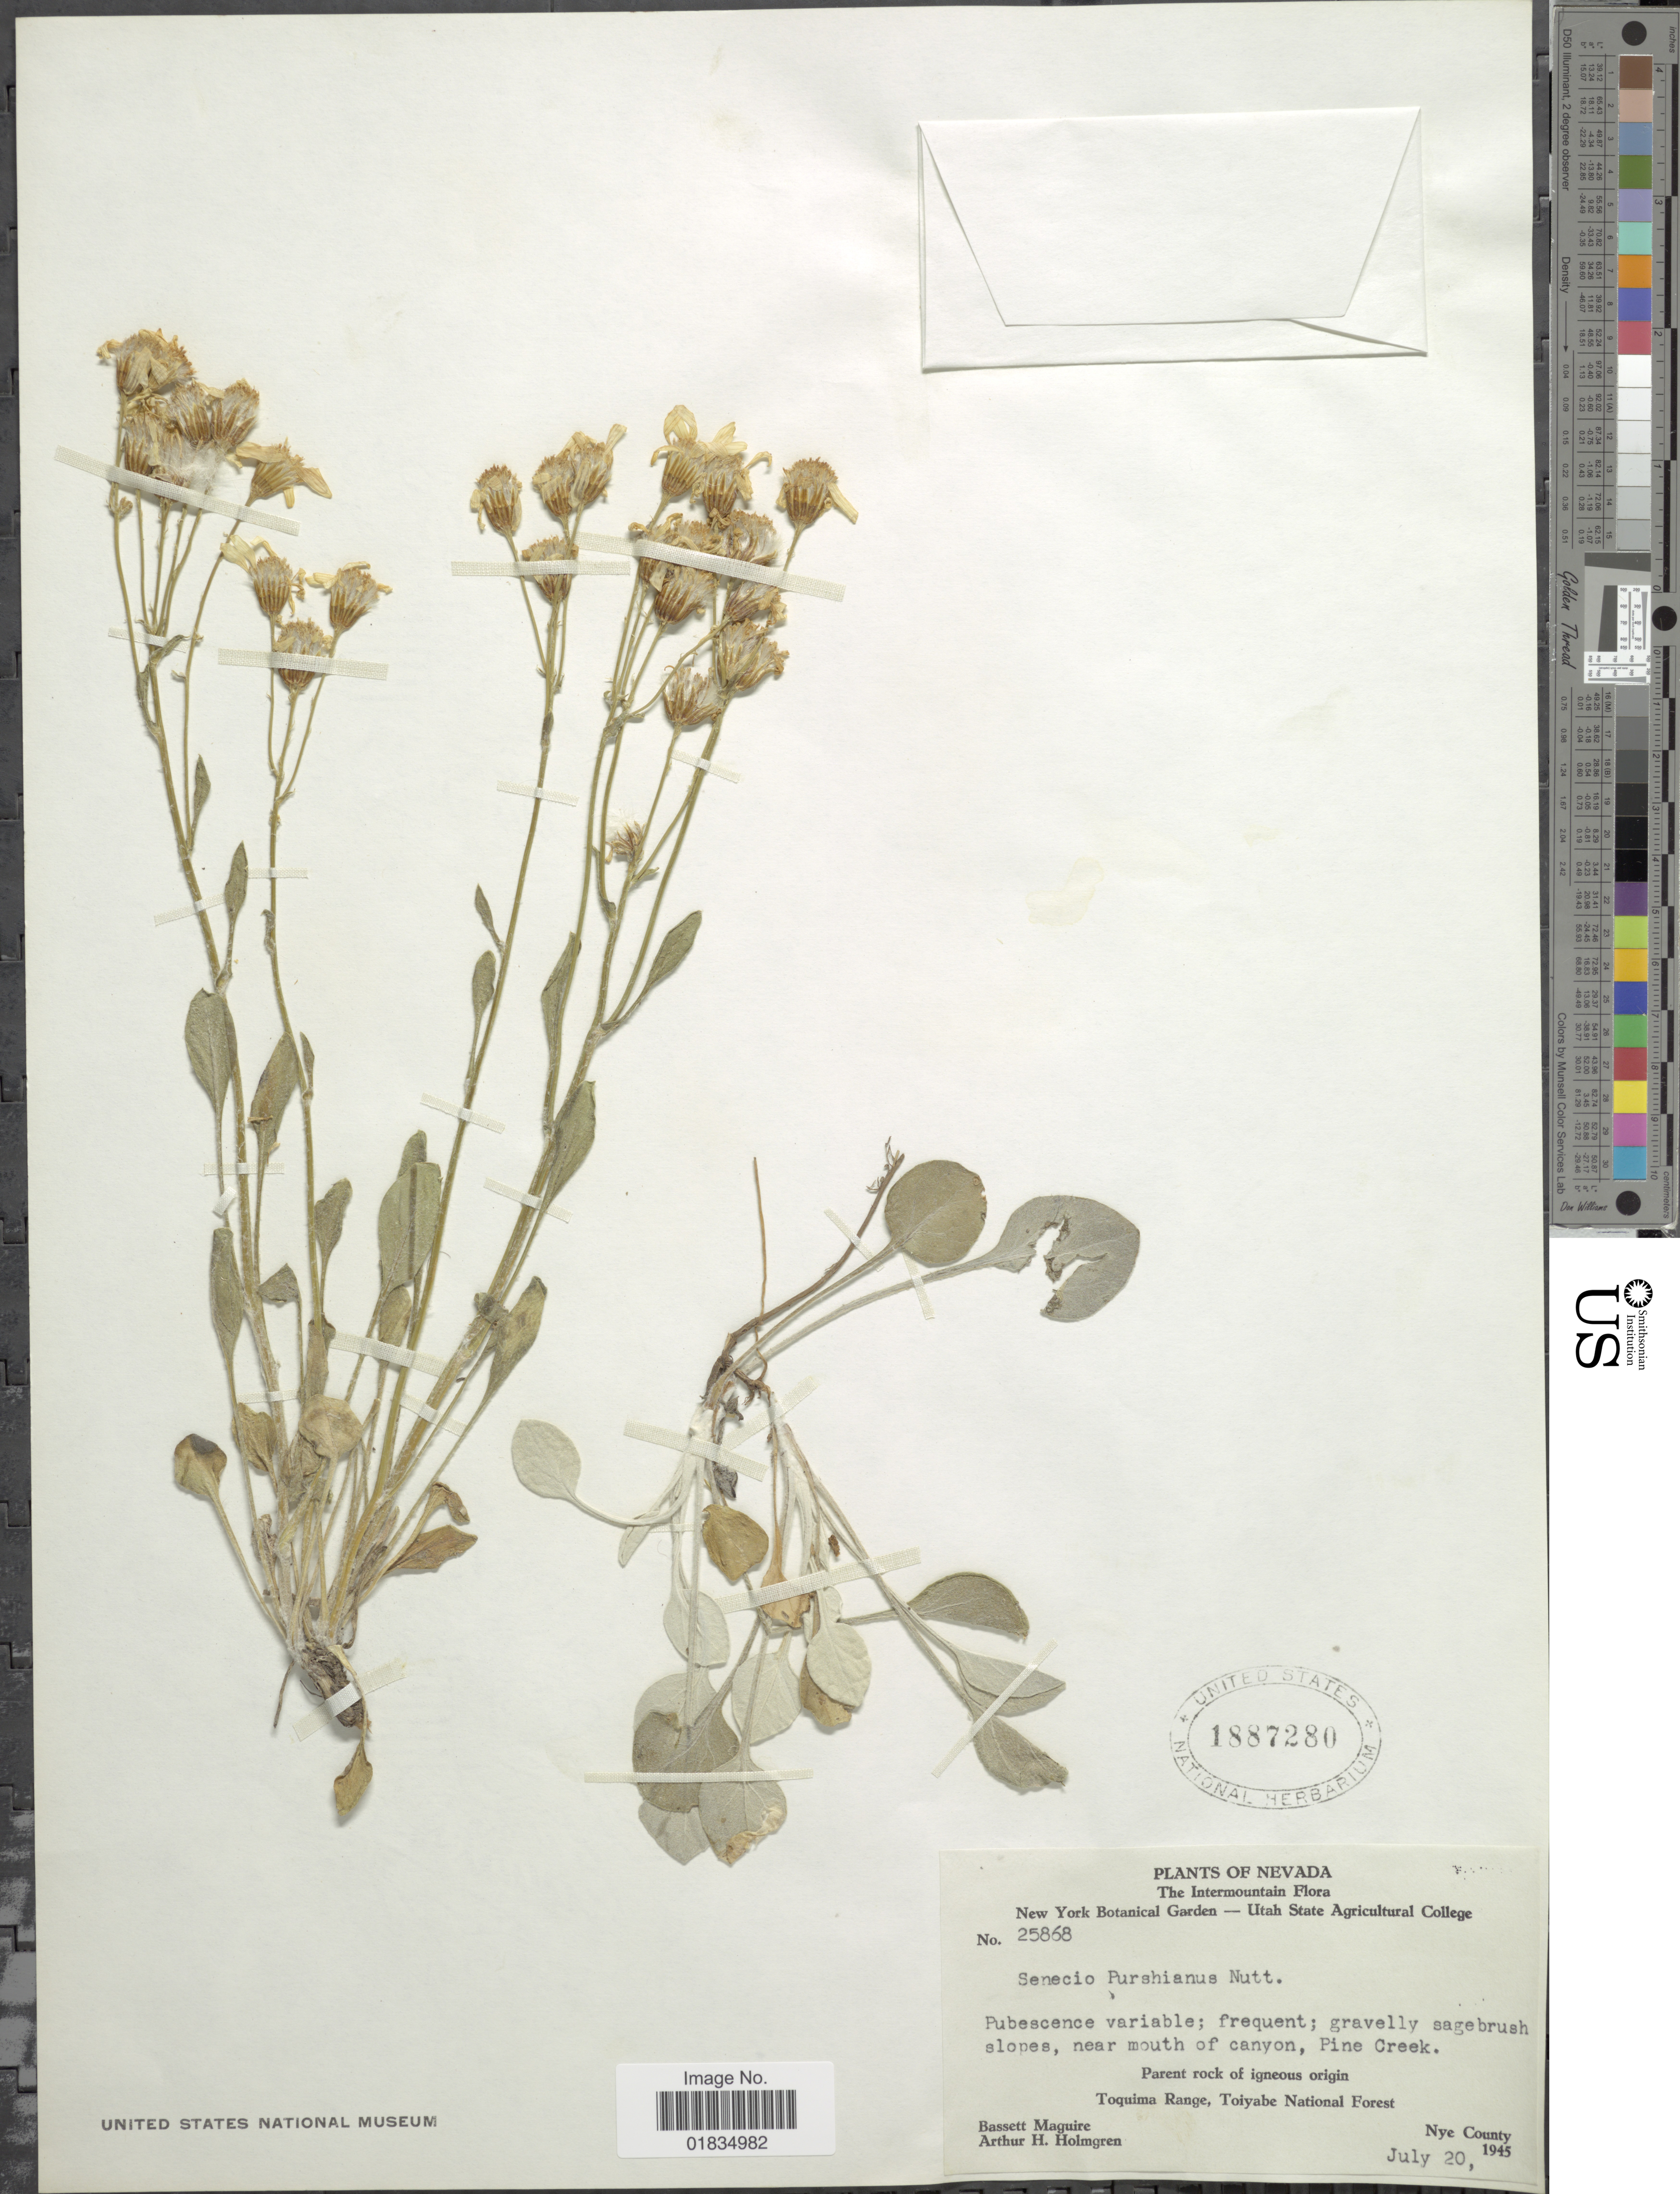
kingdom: Plantae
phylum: Tracheophyta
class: Magnoliopsida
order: Asterales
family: Asteraceae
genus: Packera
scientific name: Packera cana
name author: (Hook.) W.A. Weber & Á. Löve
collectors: B. Maguire & A. H. Holmgren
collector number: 25868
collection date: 1945-07-20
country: United States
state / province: Nevada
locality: Intermountain, near mouth of canyon, Pine Creek, Toquima Range, Toiyabe National Forest. Nye County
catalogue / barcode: US 1887280